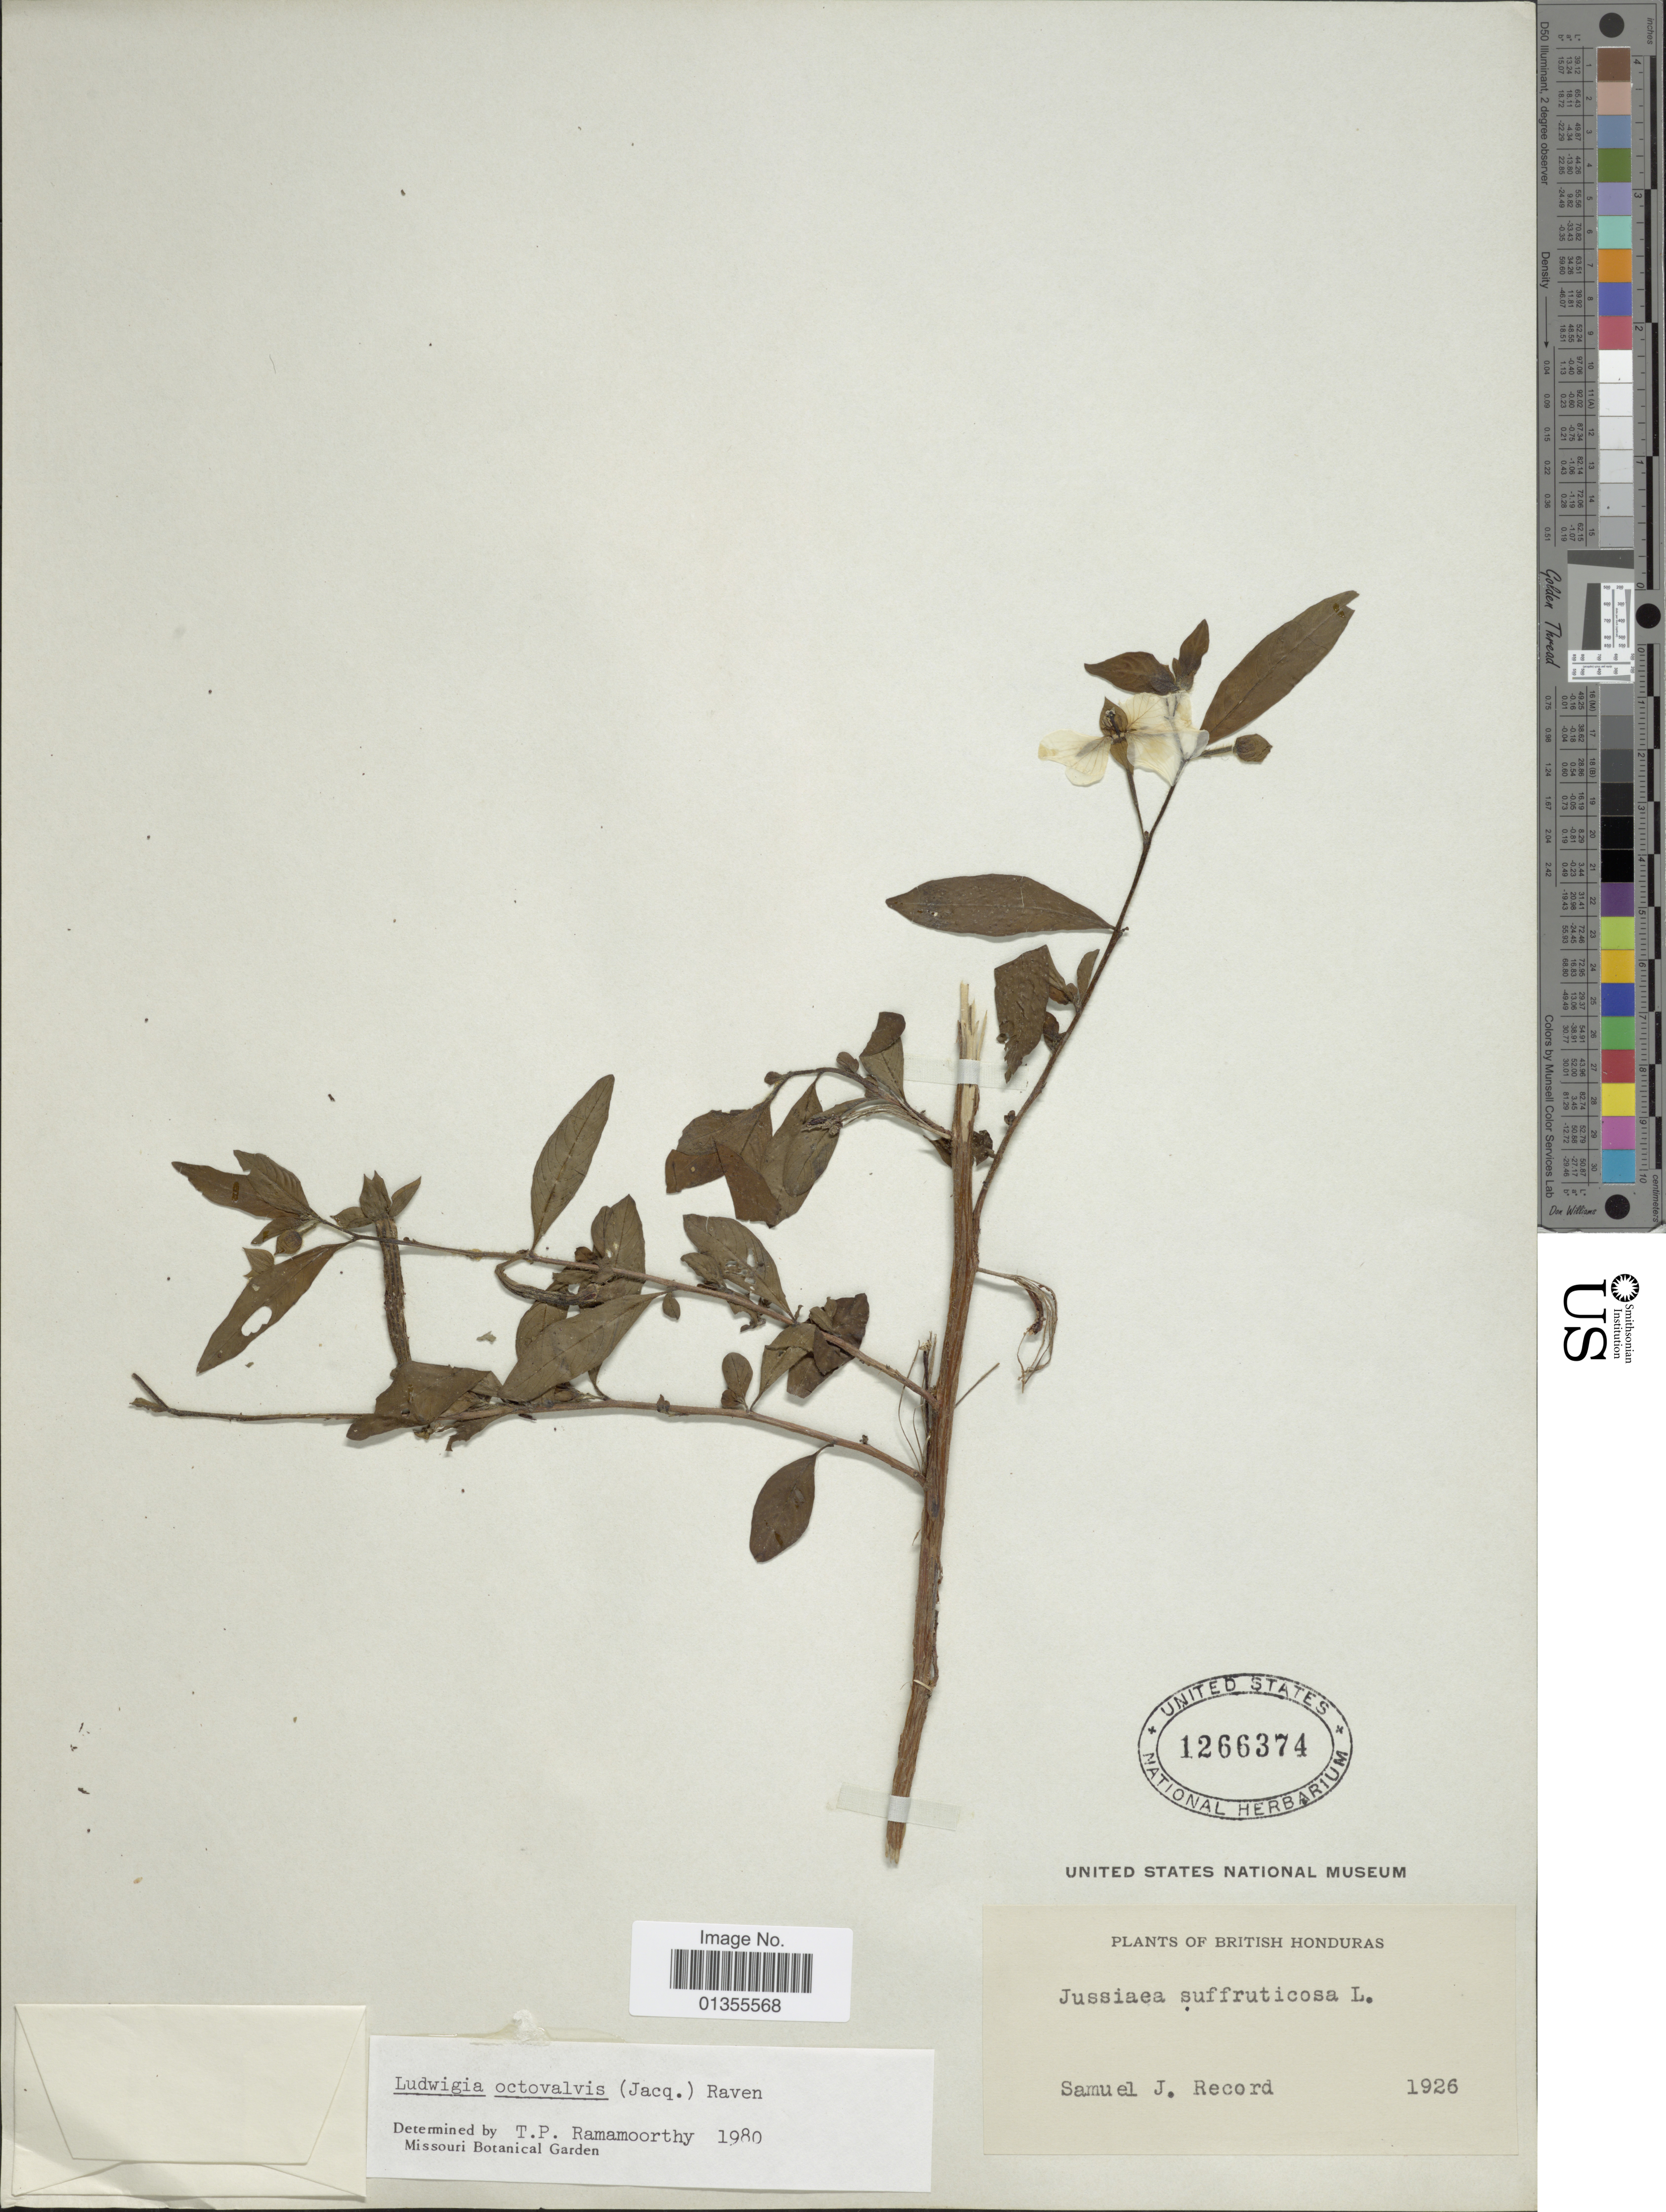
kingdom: Plantae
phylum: Tracheophyta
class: Magnoliopsida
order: Myrtales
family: Onagraceae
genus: Ludwigia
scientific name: Ludwigia octovalvis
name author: (Jacq.) P.H. Raven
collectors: S. J. Record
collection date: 1926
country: Belize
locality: British Honduras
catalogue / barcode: US 1266374